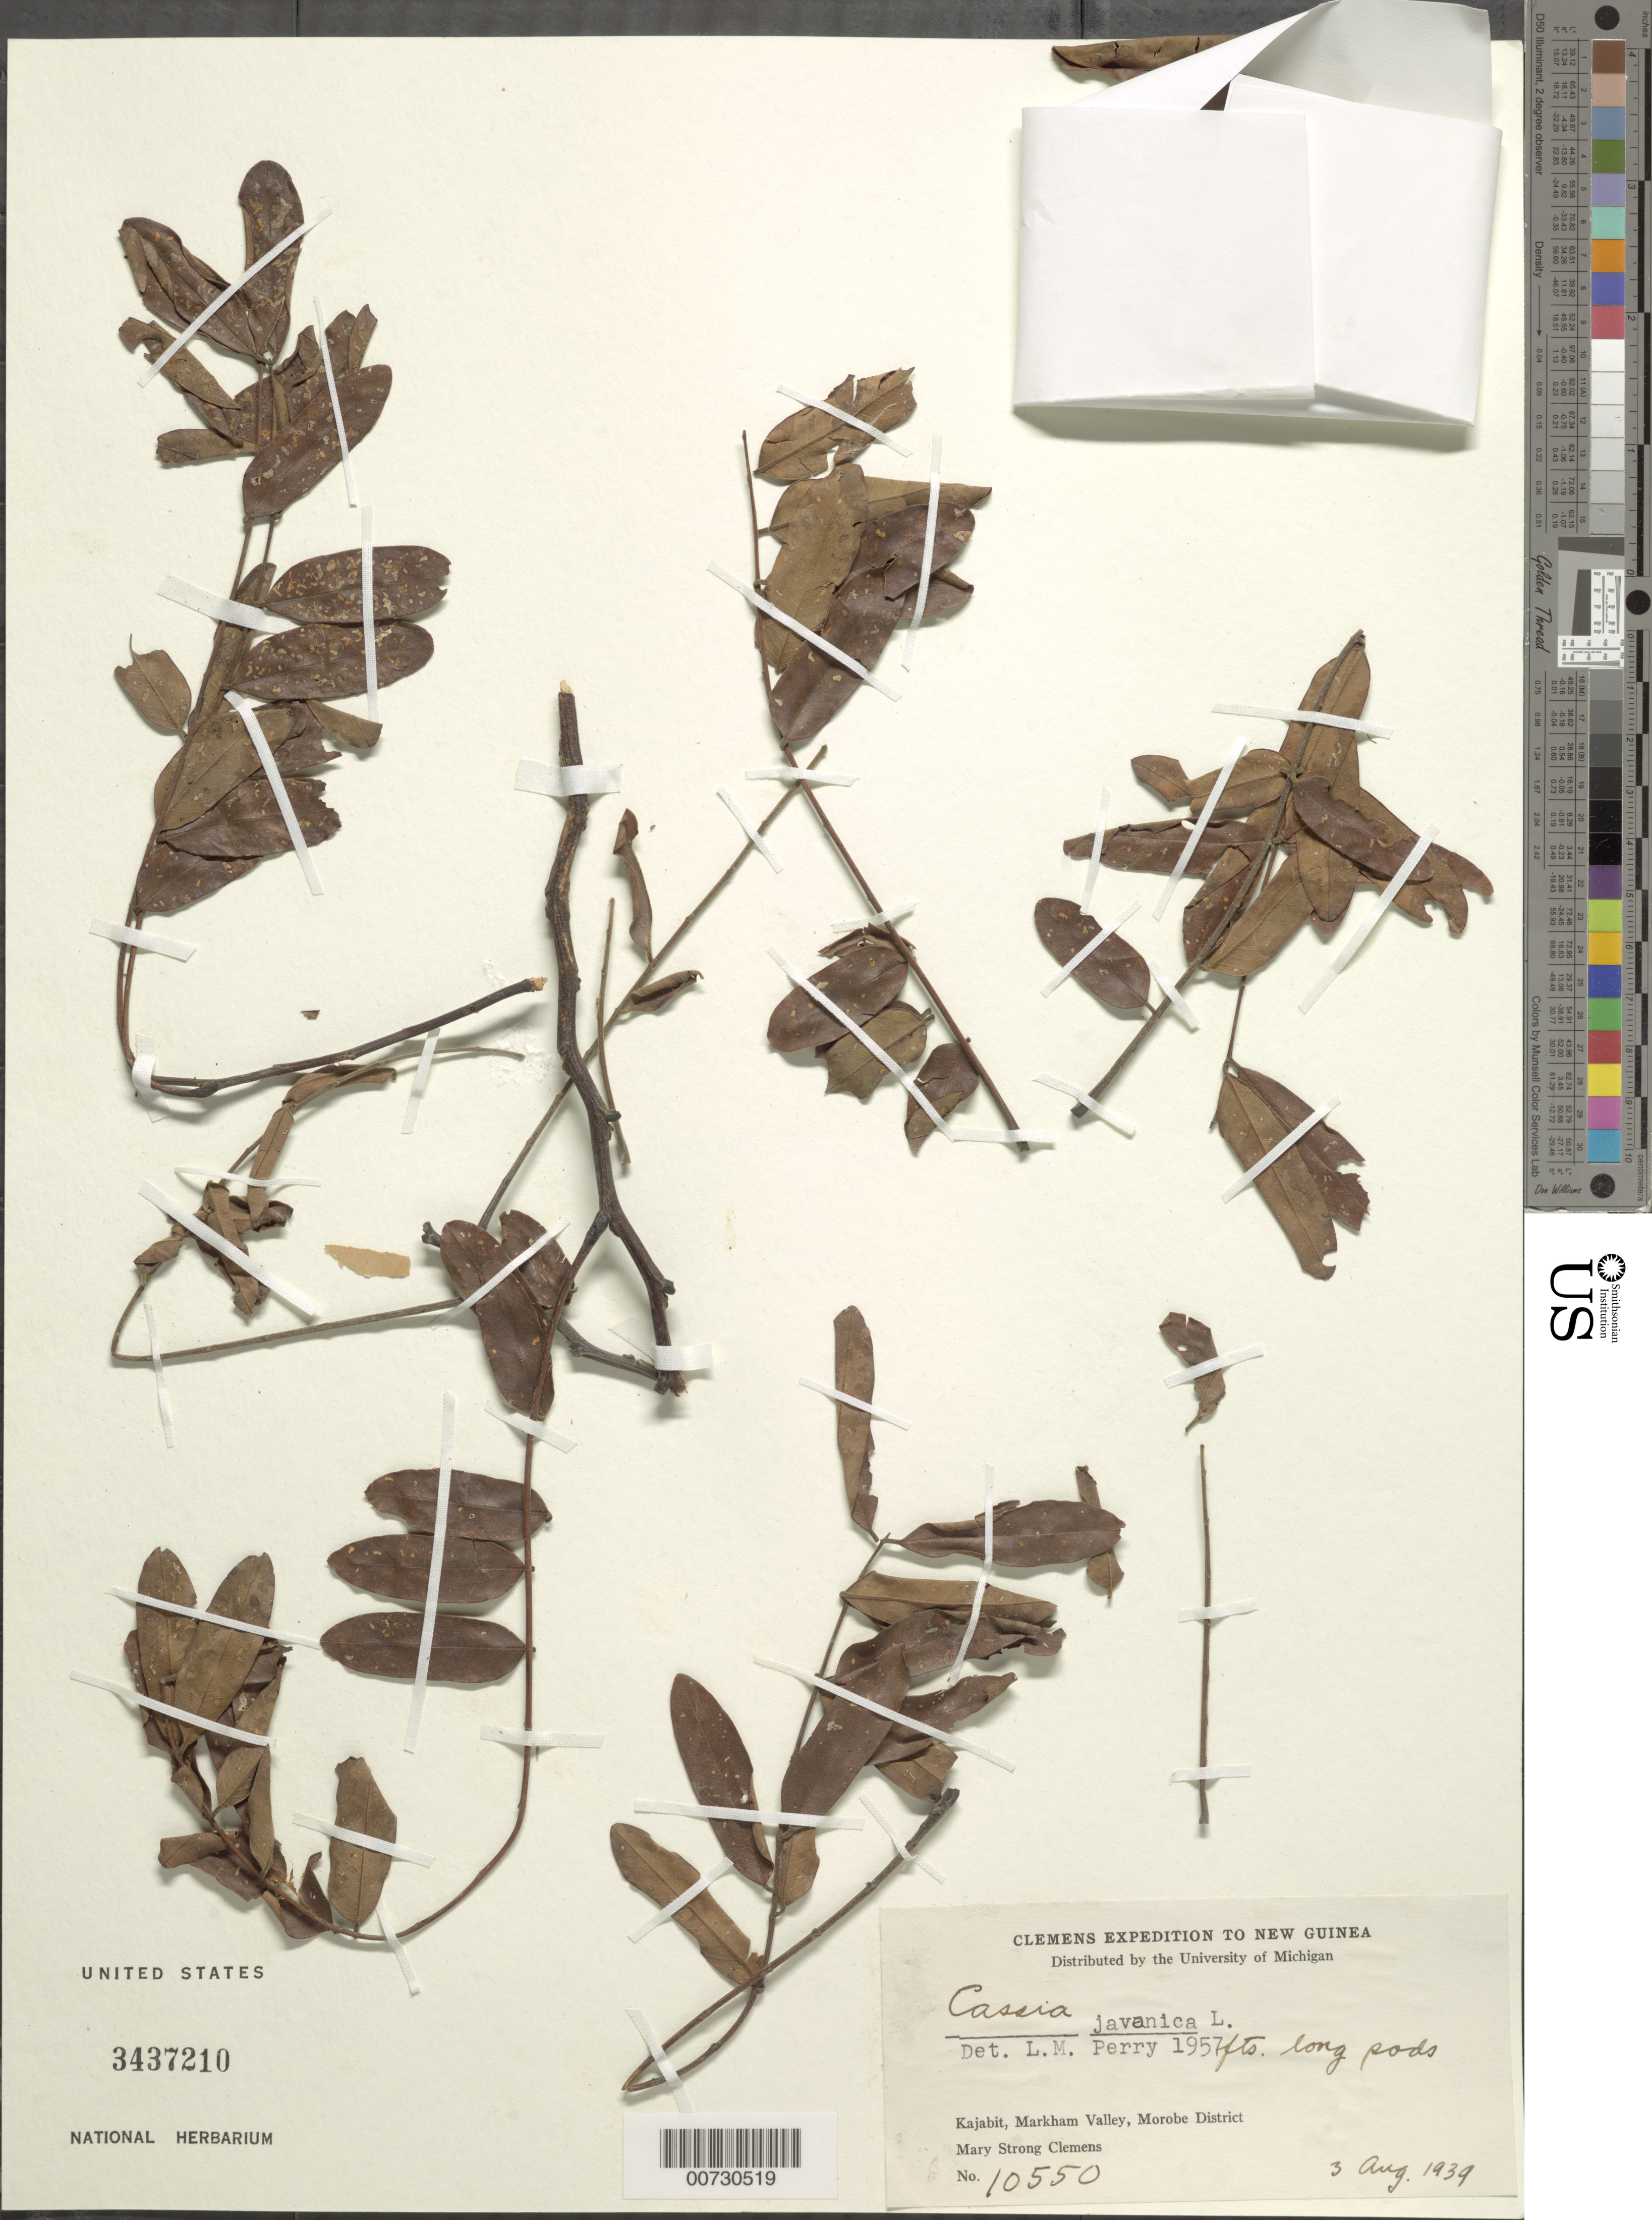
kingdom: Plantae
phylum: Tracheophyta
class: Magnoliopsida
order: Fabales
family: Fabaceae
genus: Cassia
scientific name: Cassia javanica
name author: L.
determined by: Perry, L. M.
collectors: M. S. Clemens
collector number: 10550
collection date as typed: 02 Aug 1939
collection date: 1939-08-02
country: Papua New Guinea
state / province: Morobe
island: New Guinea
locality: Kajabit, Markham Valley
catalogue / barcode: US 3437210